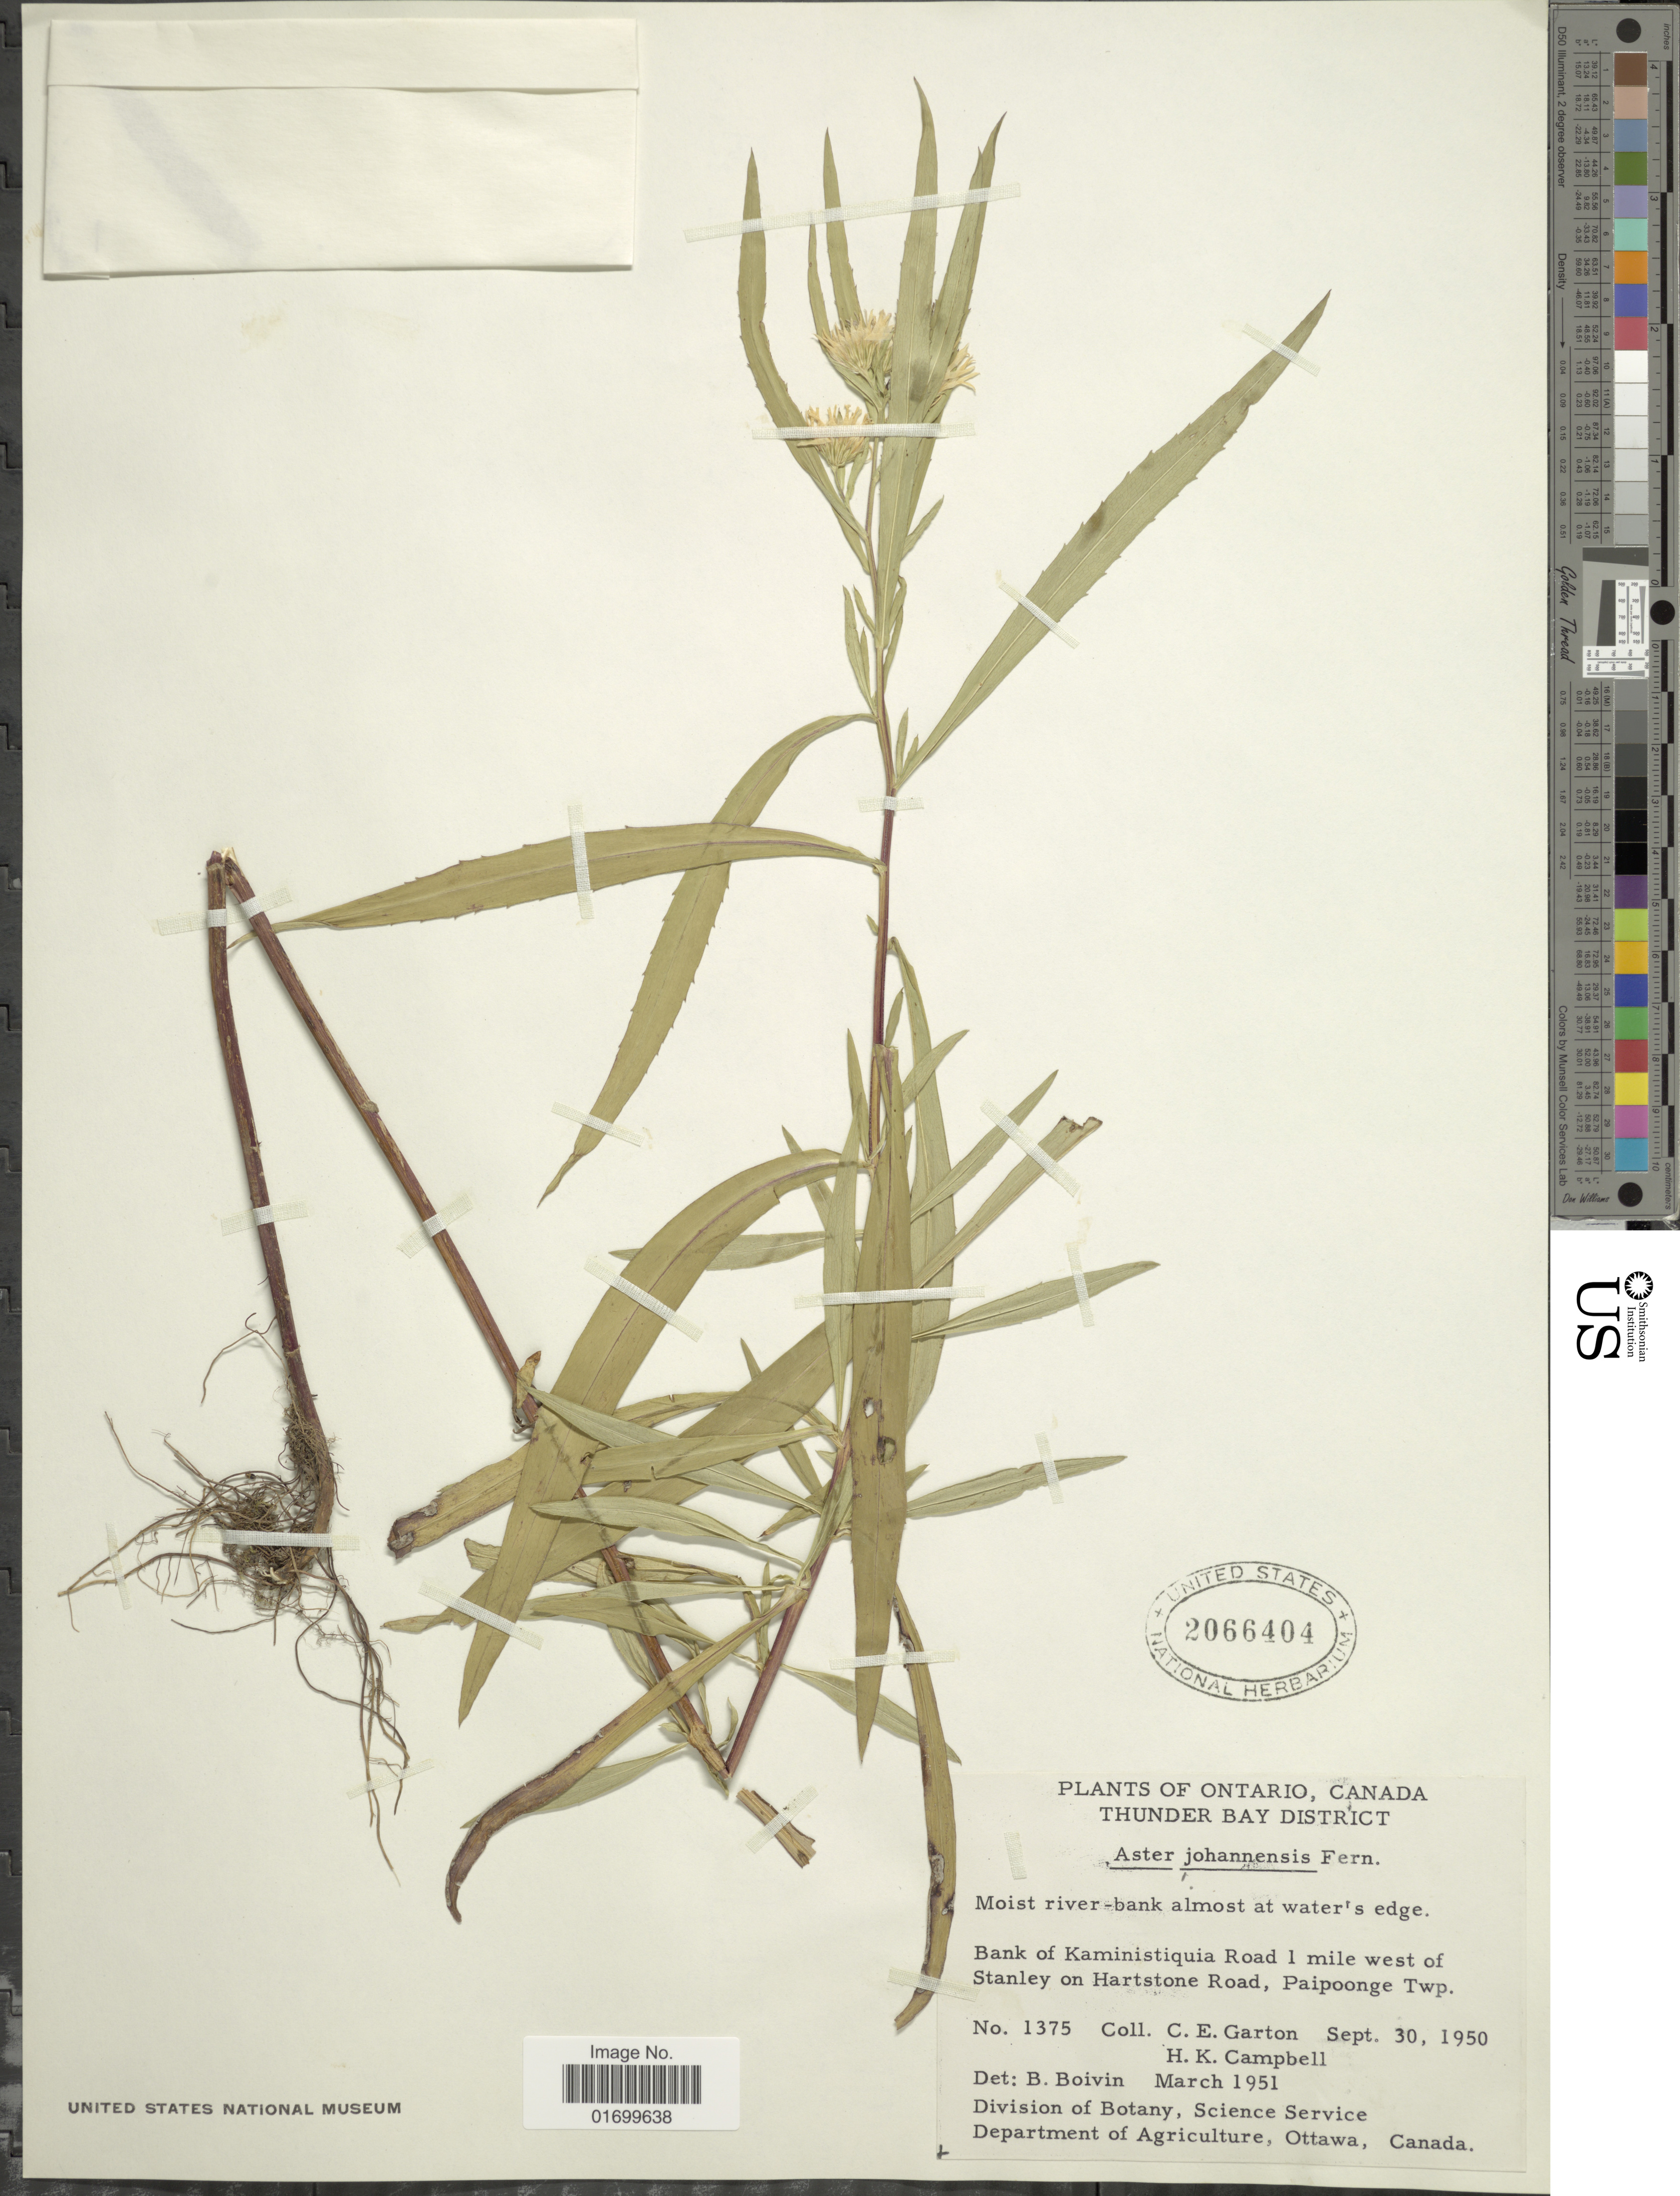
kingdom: Plantae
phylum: Tracheophyta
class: Magnoliopsida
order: Asterales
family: Asteraceae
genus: Symphyotrichum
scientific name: Symphyotrichum novi-belgii var. novi-belgii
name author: (L.) G.L. Nesom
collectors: C. E. Garton & H. K. Campbell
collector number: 1375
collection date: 1950-09-30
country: Canada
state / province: Ontario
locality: Thunder Bay District, moist river-bank almost at water's edge, Bank of Kaministiquia Road 1 mile west of Stanley on Hartstone Road, Paipoonge Twp.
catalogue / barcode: US 2066404